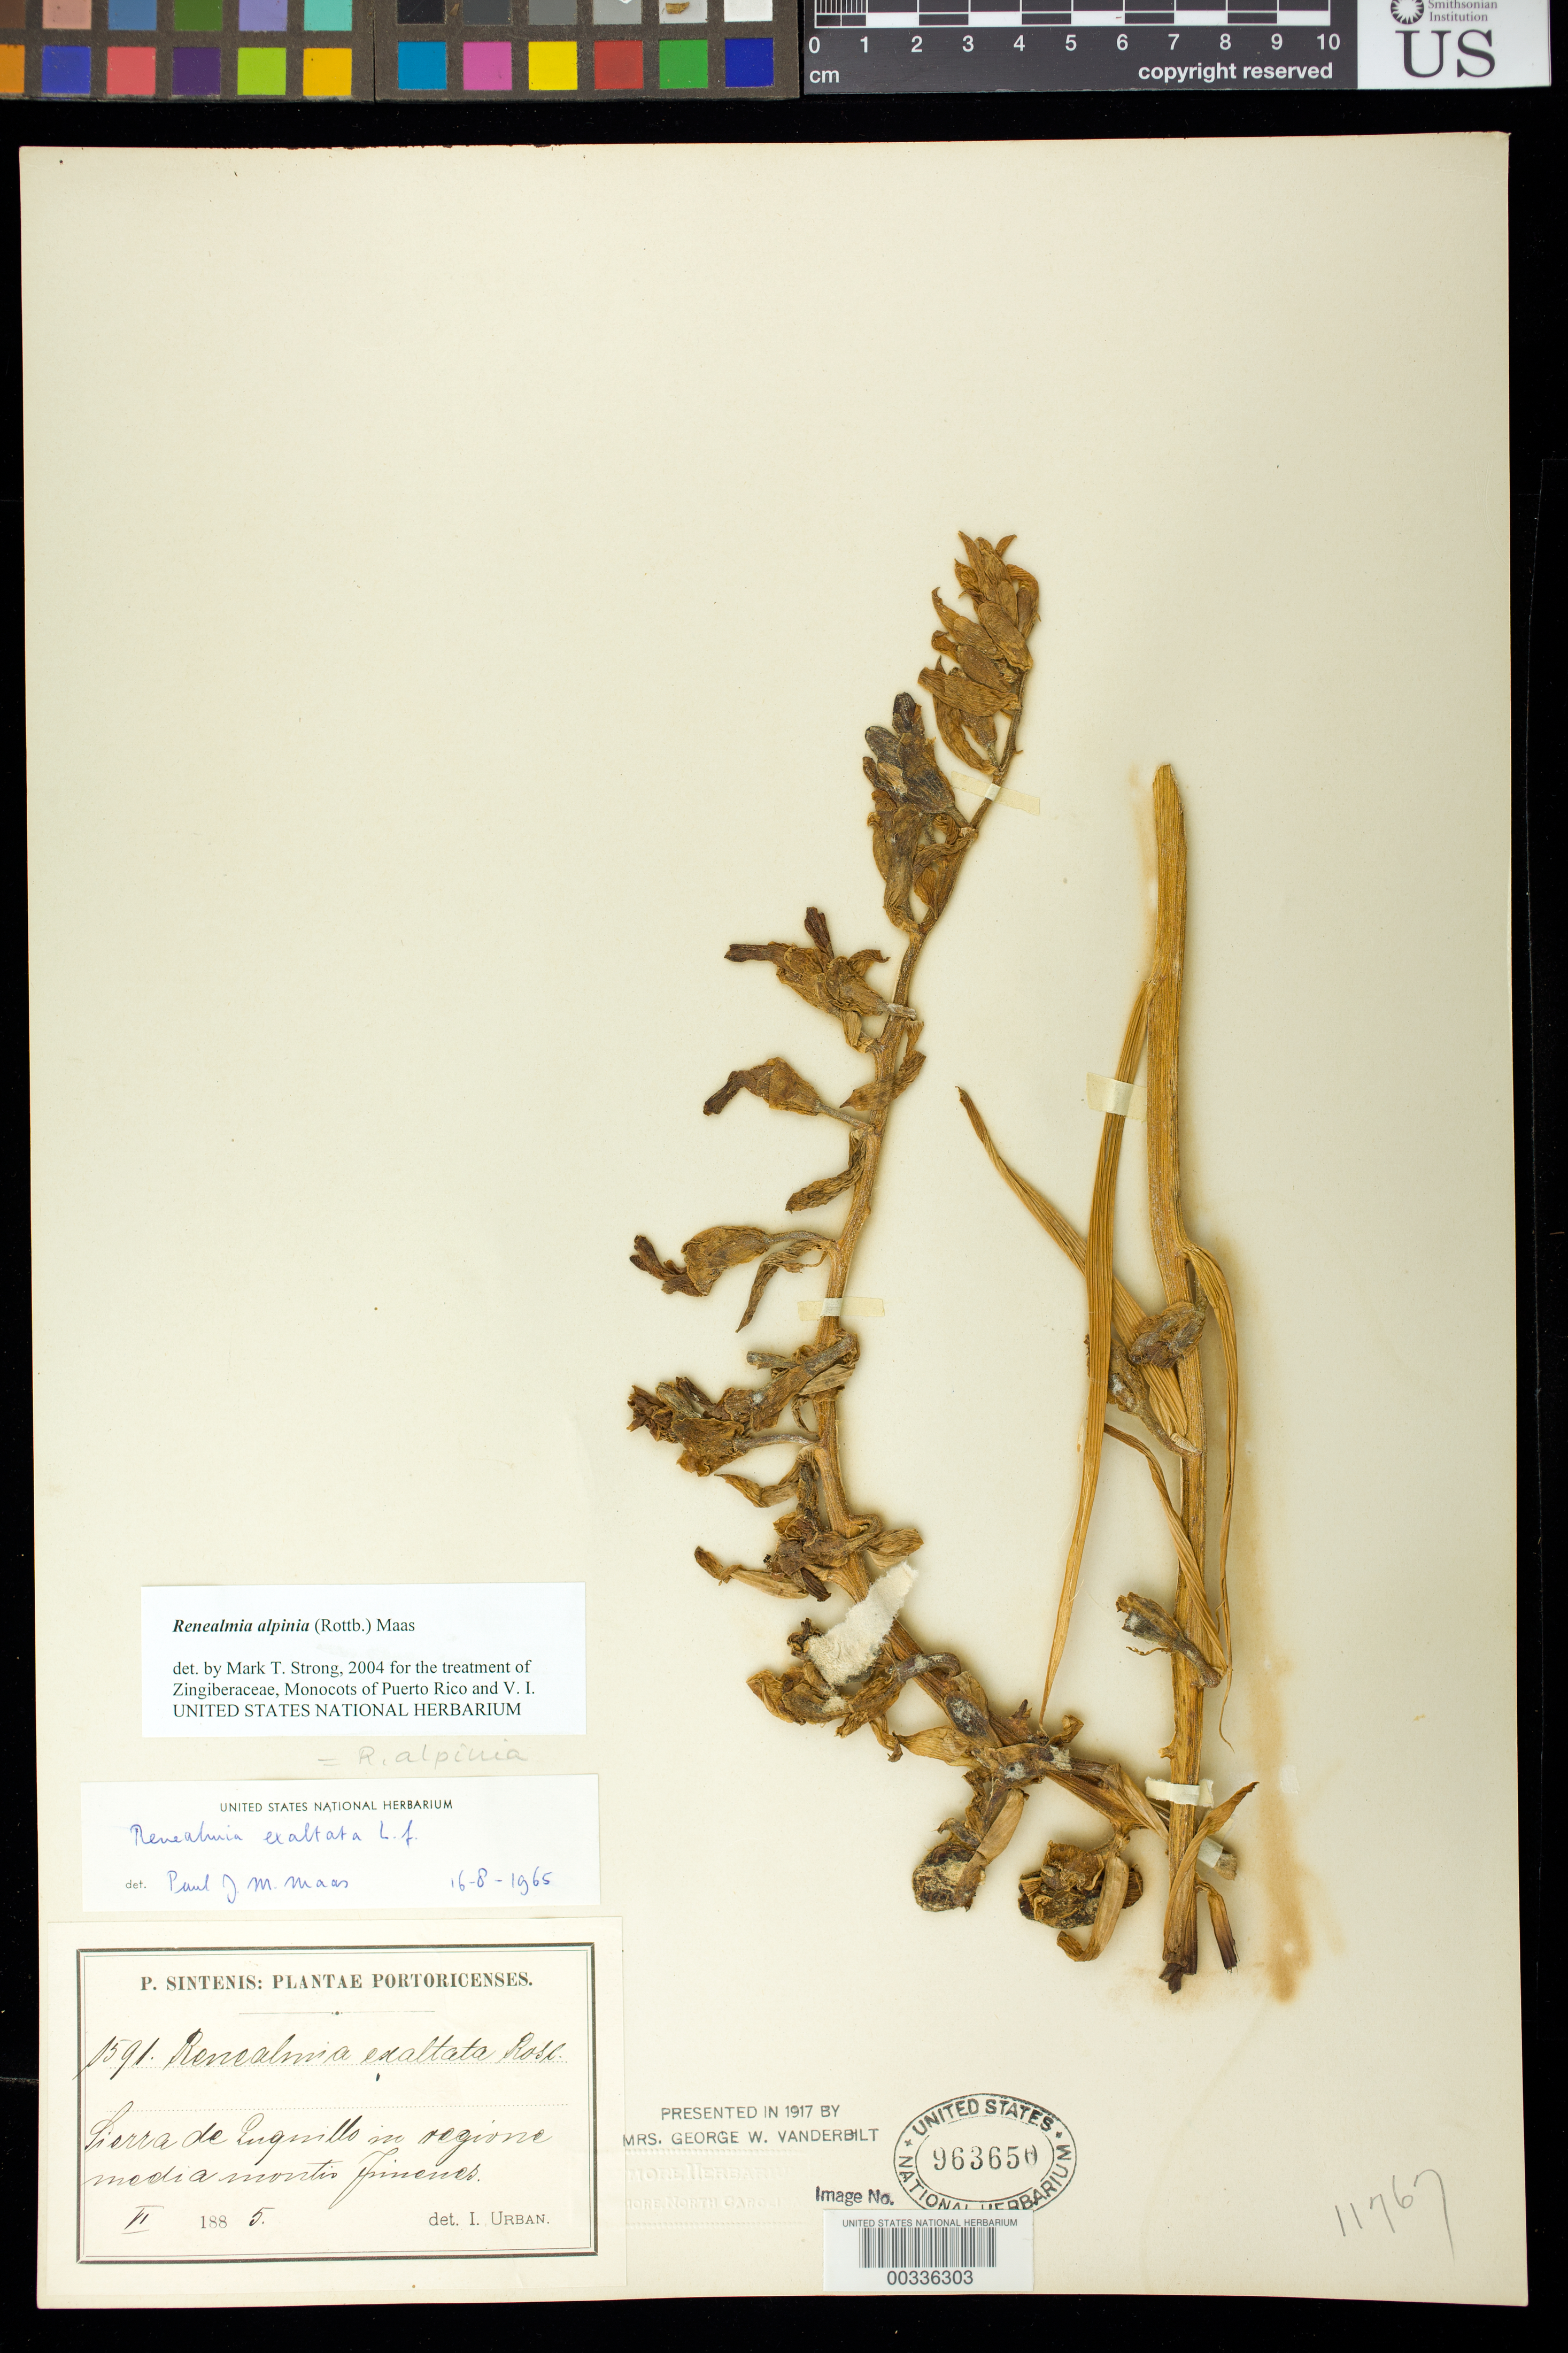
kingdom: Plantae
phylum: Tracheophyta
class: Liliopsida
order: Zingiberales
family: Zingiberaceae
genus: Renealmia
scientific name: Renealmia alpinia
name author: (Rottb.) Maas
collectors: P. Sintenis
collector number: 1591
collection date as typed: Feb 1885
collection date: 1885-02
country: Puerto Rico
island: Greater Antilles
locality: Sierra de Luquillo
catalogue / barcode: US 963650